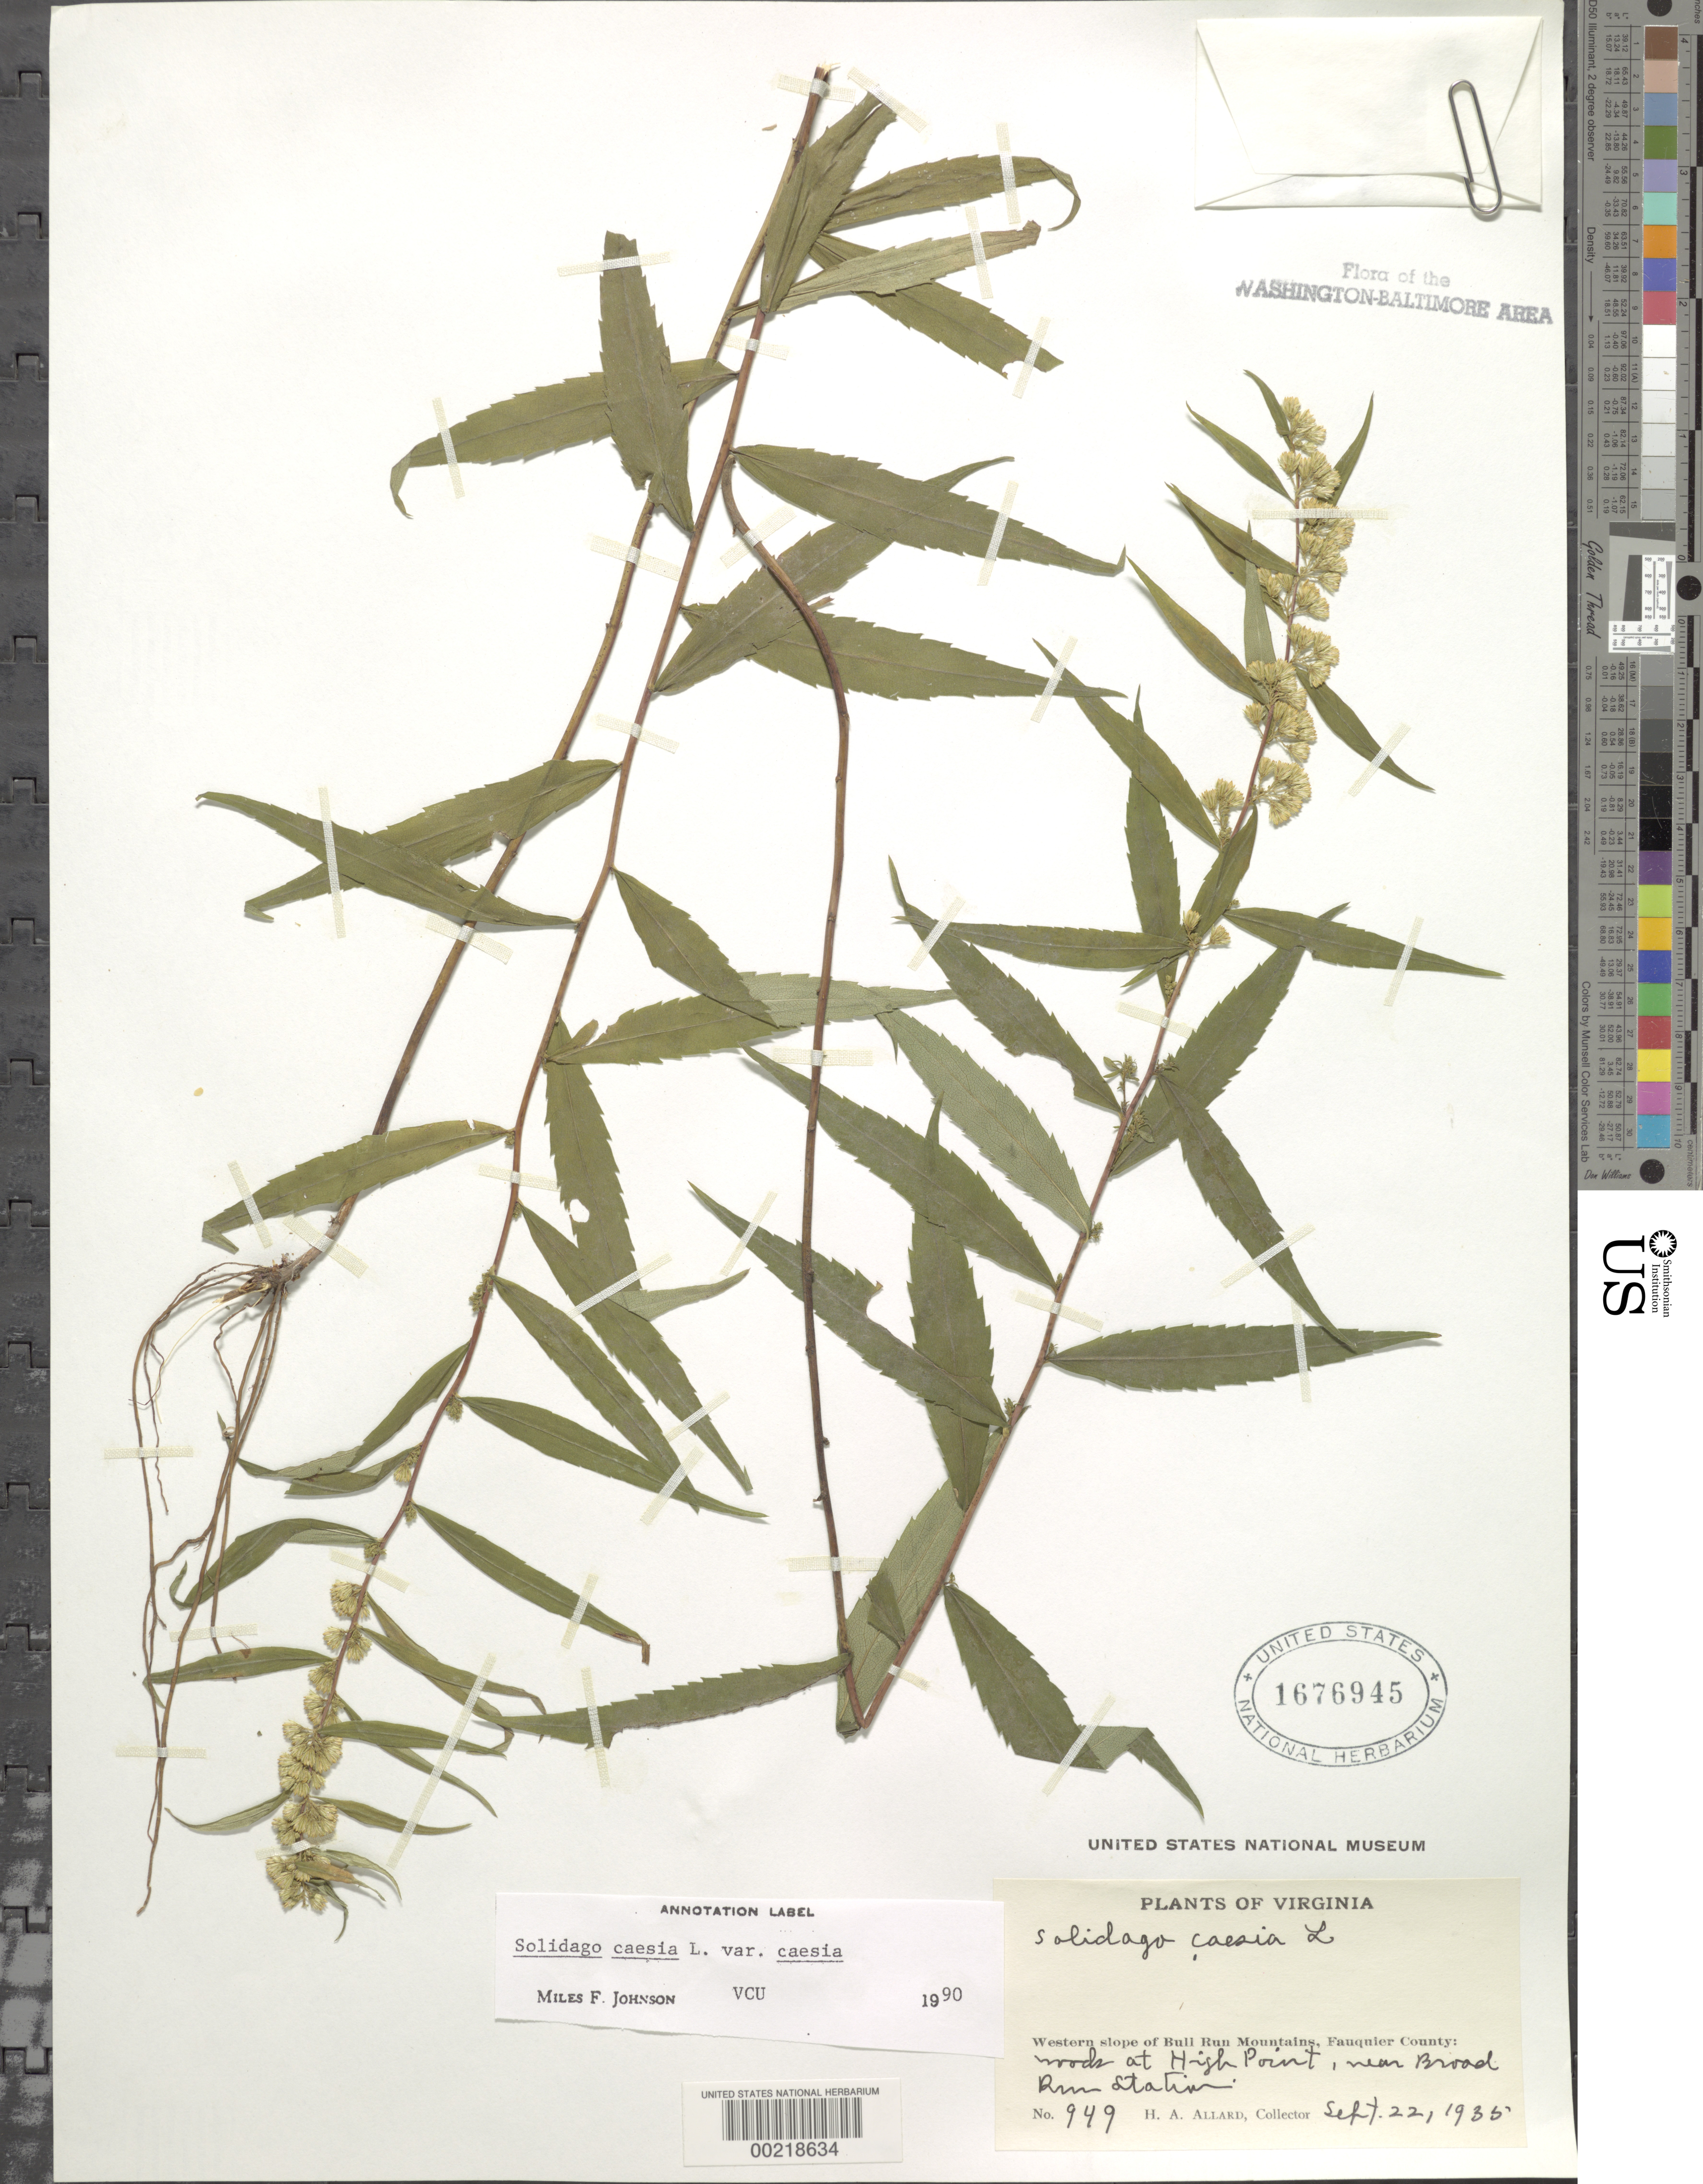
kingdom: Plantae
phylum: Tracheophyta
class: Magnoliopsida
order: Asterales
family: Asteraceae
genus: Solidago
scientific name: Solidago caesia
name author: L.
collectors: H. A. Allard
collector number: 949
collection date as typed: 22 Sep 1935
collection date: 1935-09-22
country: United States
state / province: Virginia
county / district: Fauquier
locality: Near Broad Run Station High Point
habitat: Woods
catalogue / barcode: US 1676945